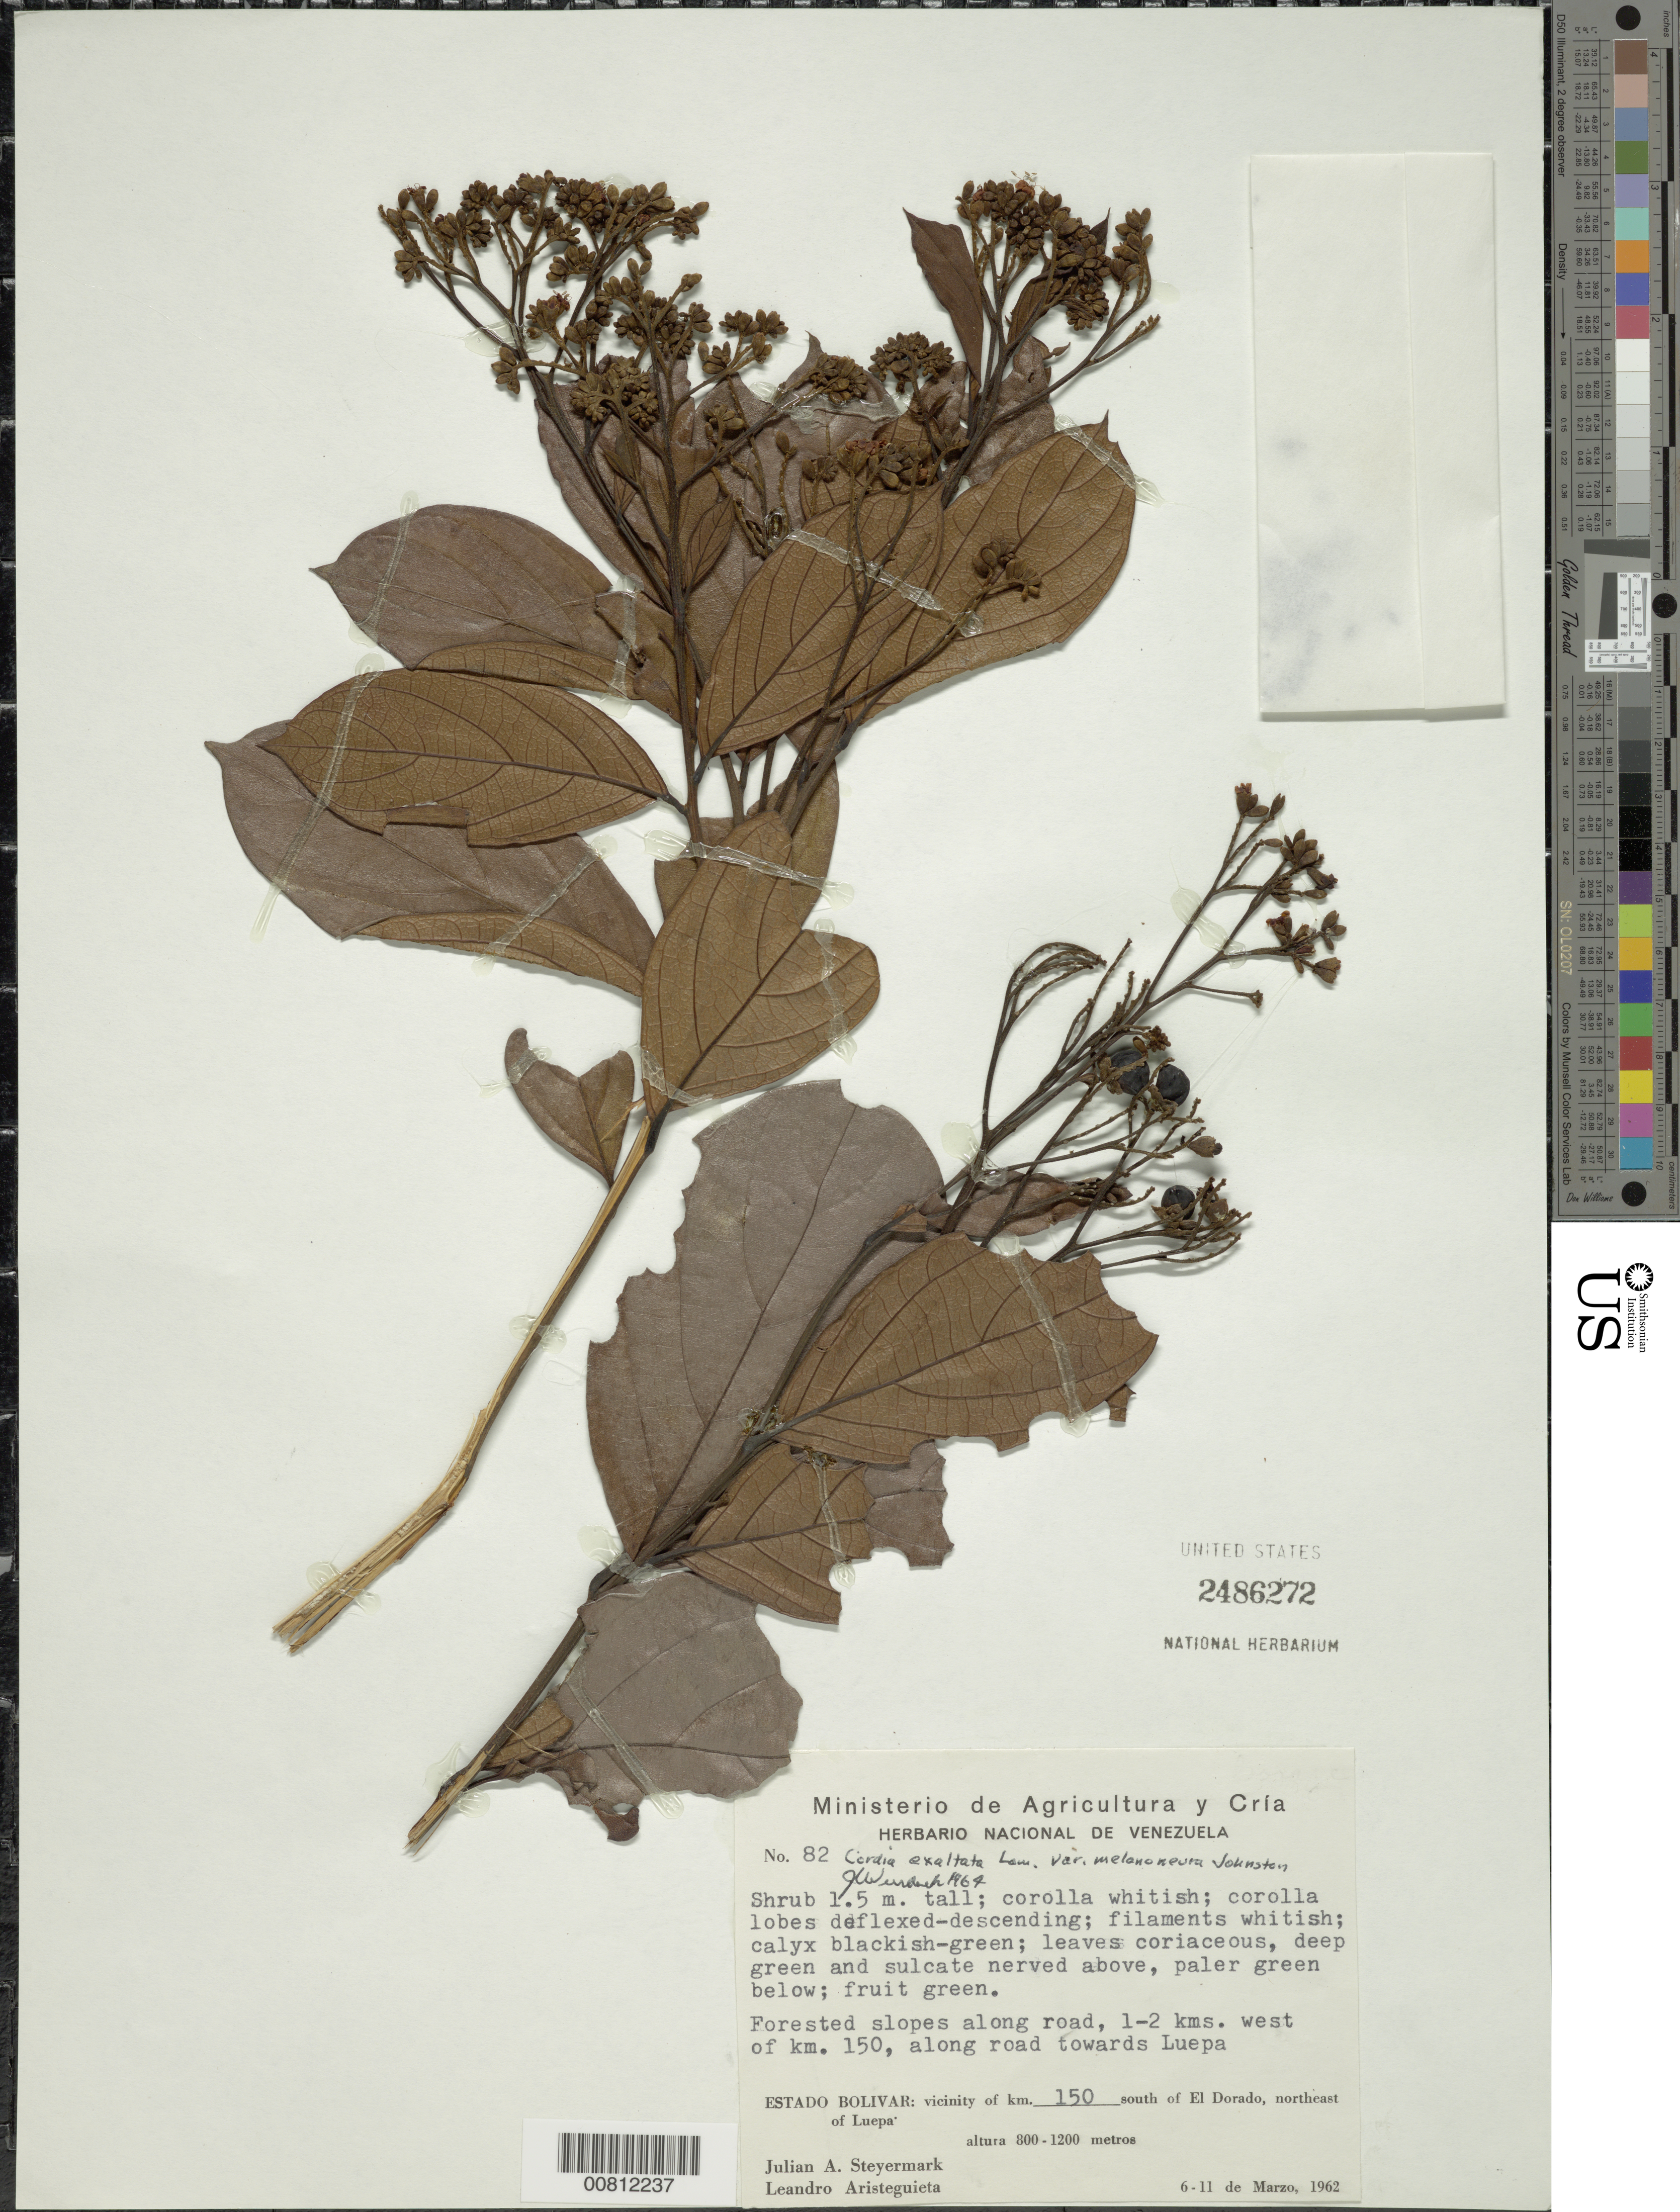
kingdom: Plantae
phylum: Tracheophyta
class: Magnoliopsida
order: Boraginales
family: Cordiaceae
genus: Cordia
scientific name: Cordia exaltata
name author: Lam.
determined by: Wurdack, John J., (US), US (UNITED STATES)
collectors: J. Steyermark & L. Aristeguieta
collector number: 62 82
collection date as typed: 6-Mar-62 to 11-Mar-62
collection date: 1962-03-06/1962-03-11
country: Venezuela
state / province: Bolívar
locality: El Dorado, S of, km 125, NE of Luepa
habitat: Forested slopes along road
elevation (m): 800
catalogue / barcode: US 2486272